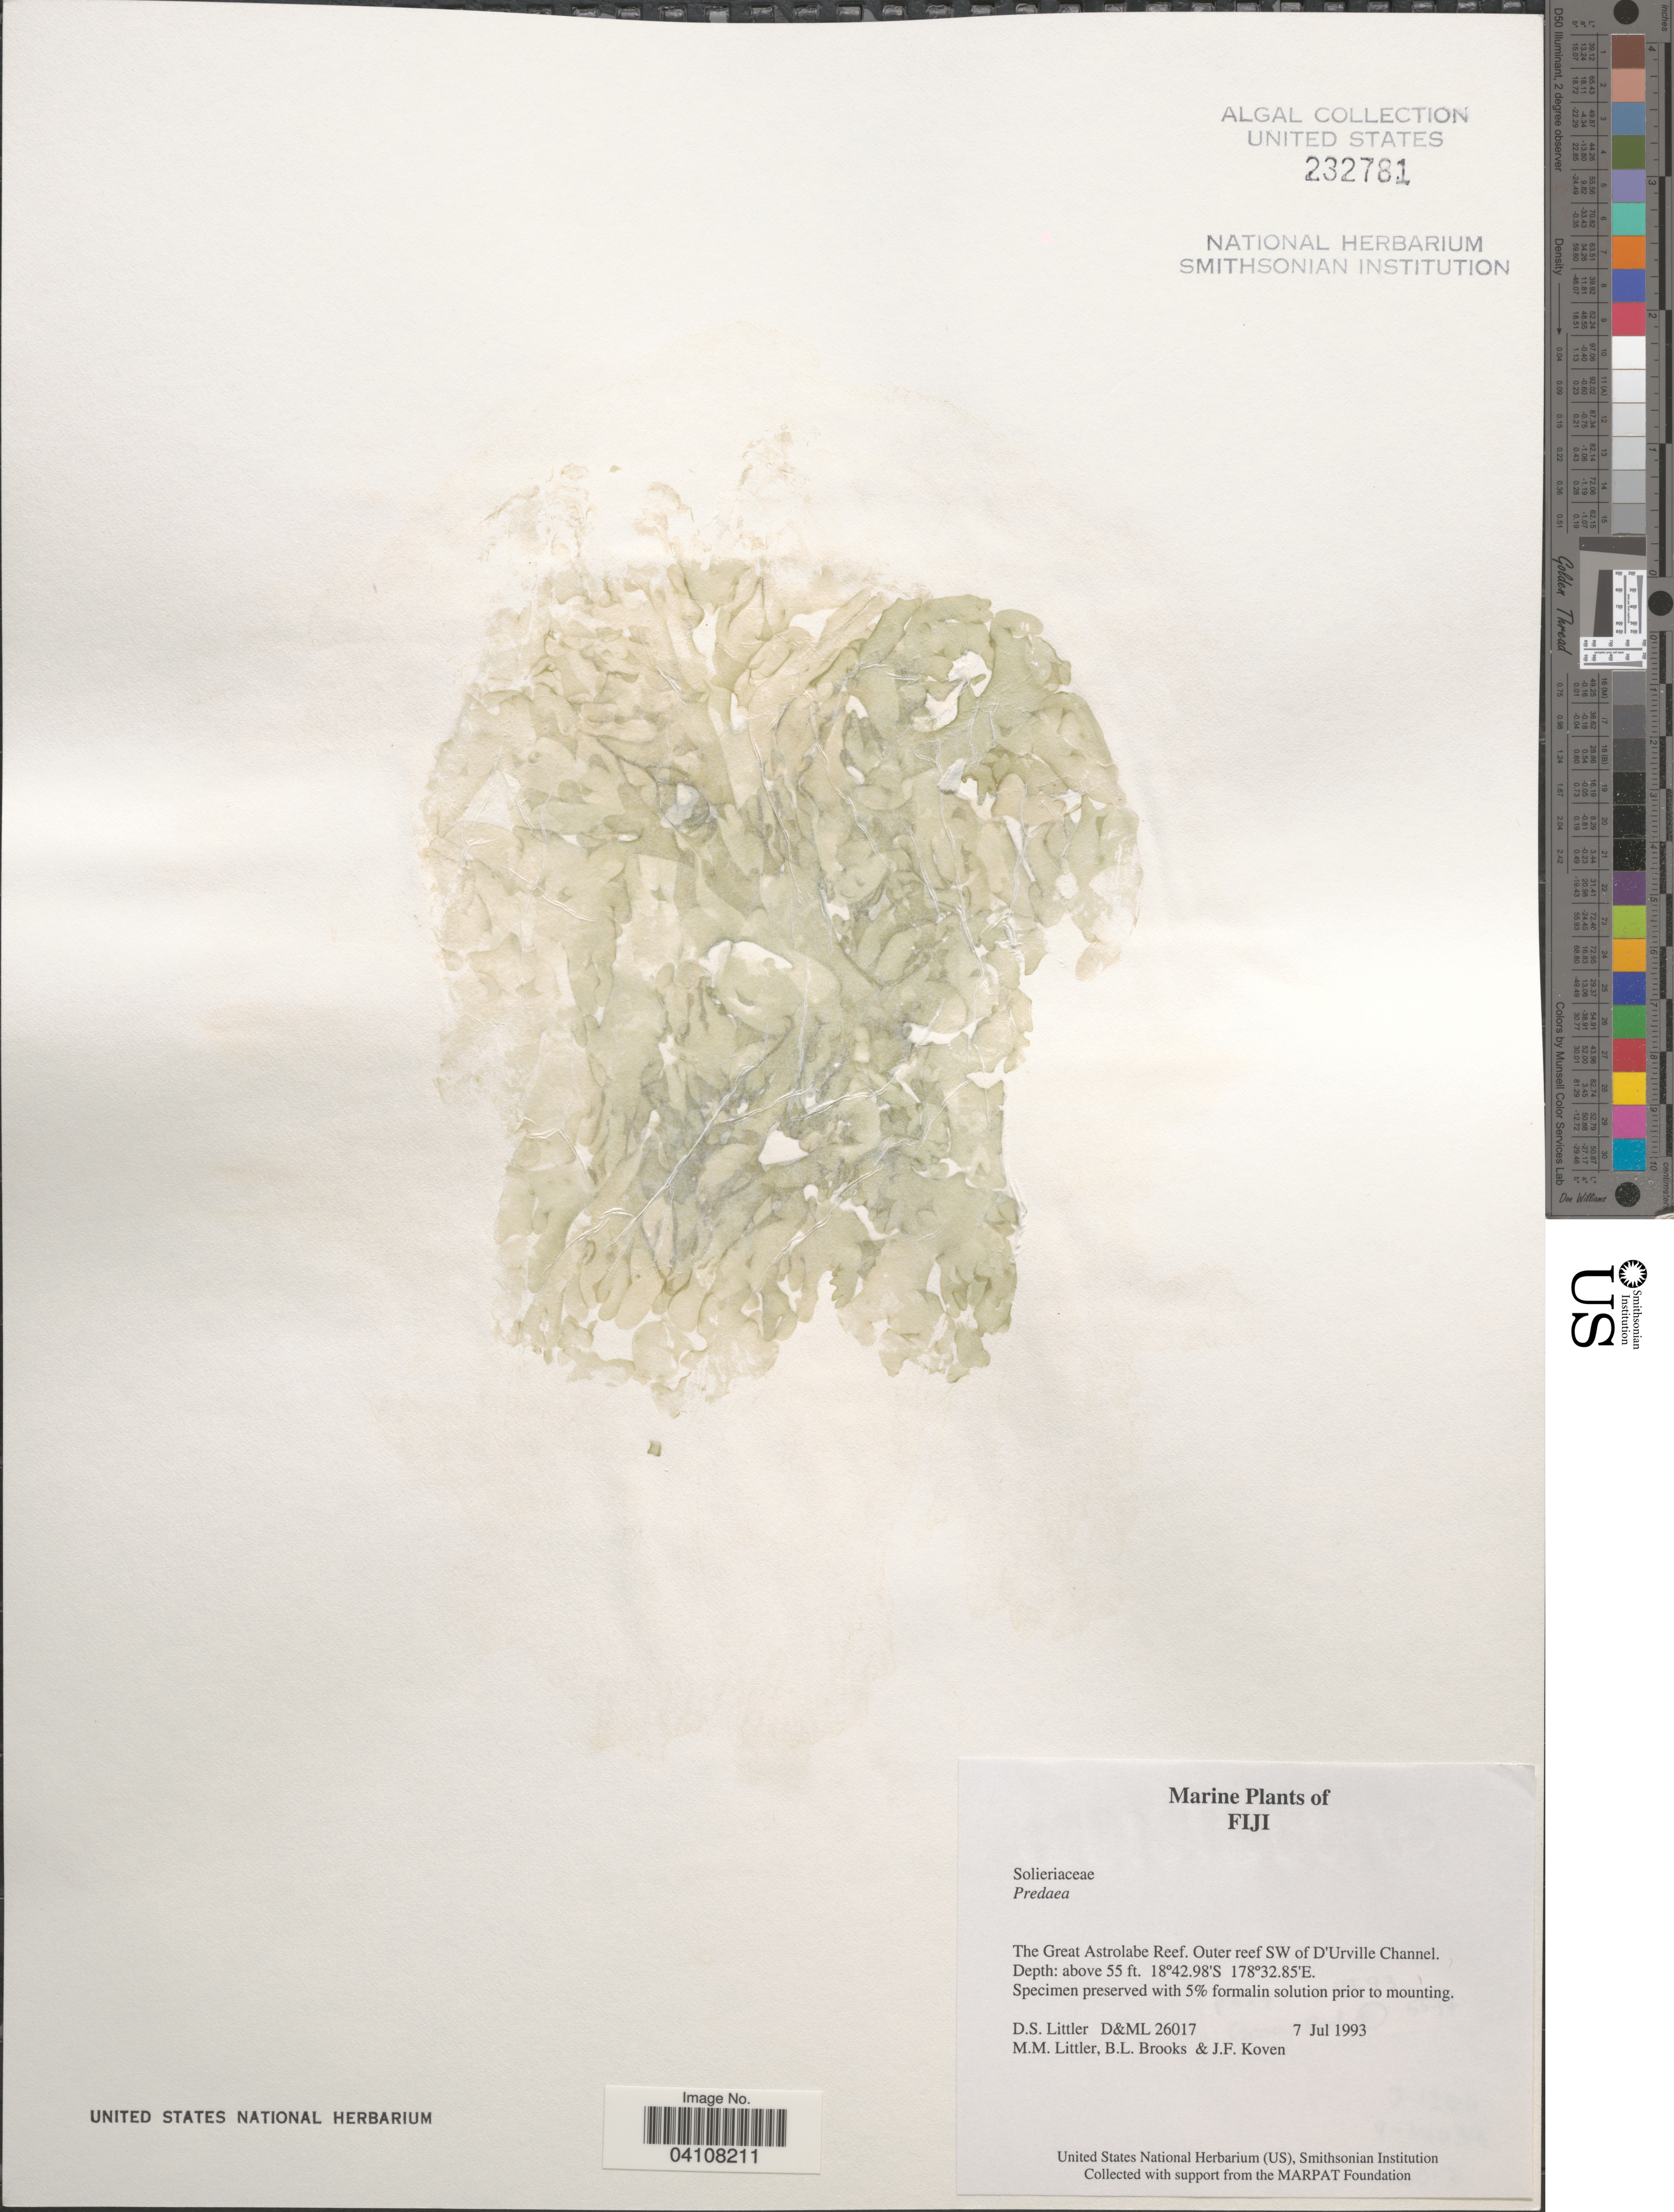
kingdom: Plantae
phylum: Rhodophyta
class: Florideophyceae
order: Nemastomatales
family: Nemastomataceae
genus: Predaea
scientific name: Predaea sp.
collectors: D. S. Littler, B. Brooks & J. Koven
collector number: D&ML26017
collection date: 1993-07-07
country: Fiji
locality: The Great Astrolabe Reef. Outer reef SW of D'Urville Channel.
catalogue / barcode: US 232781